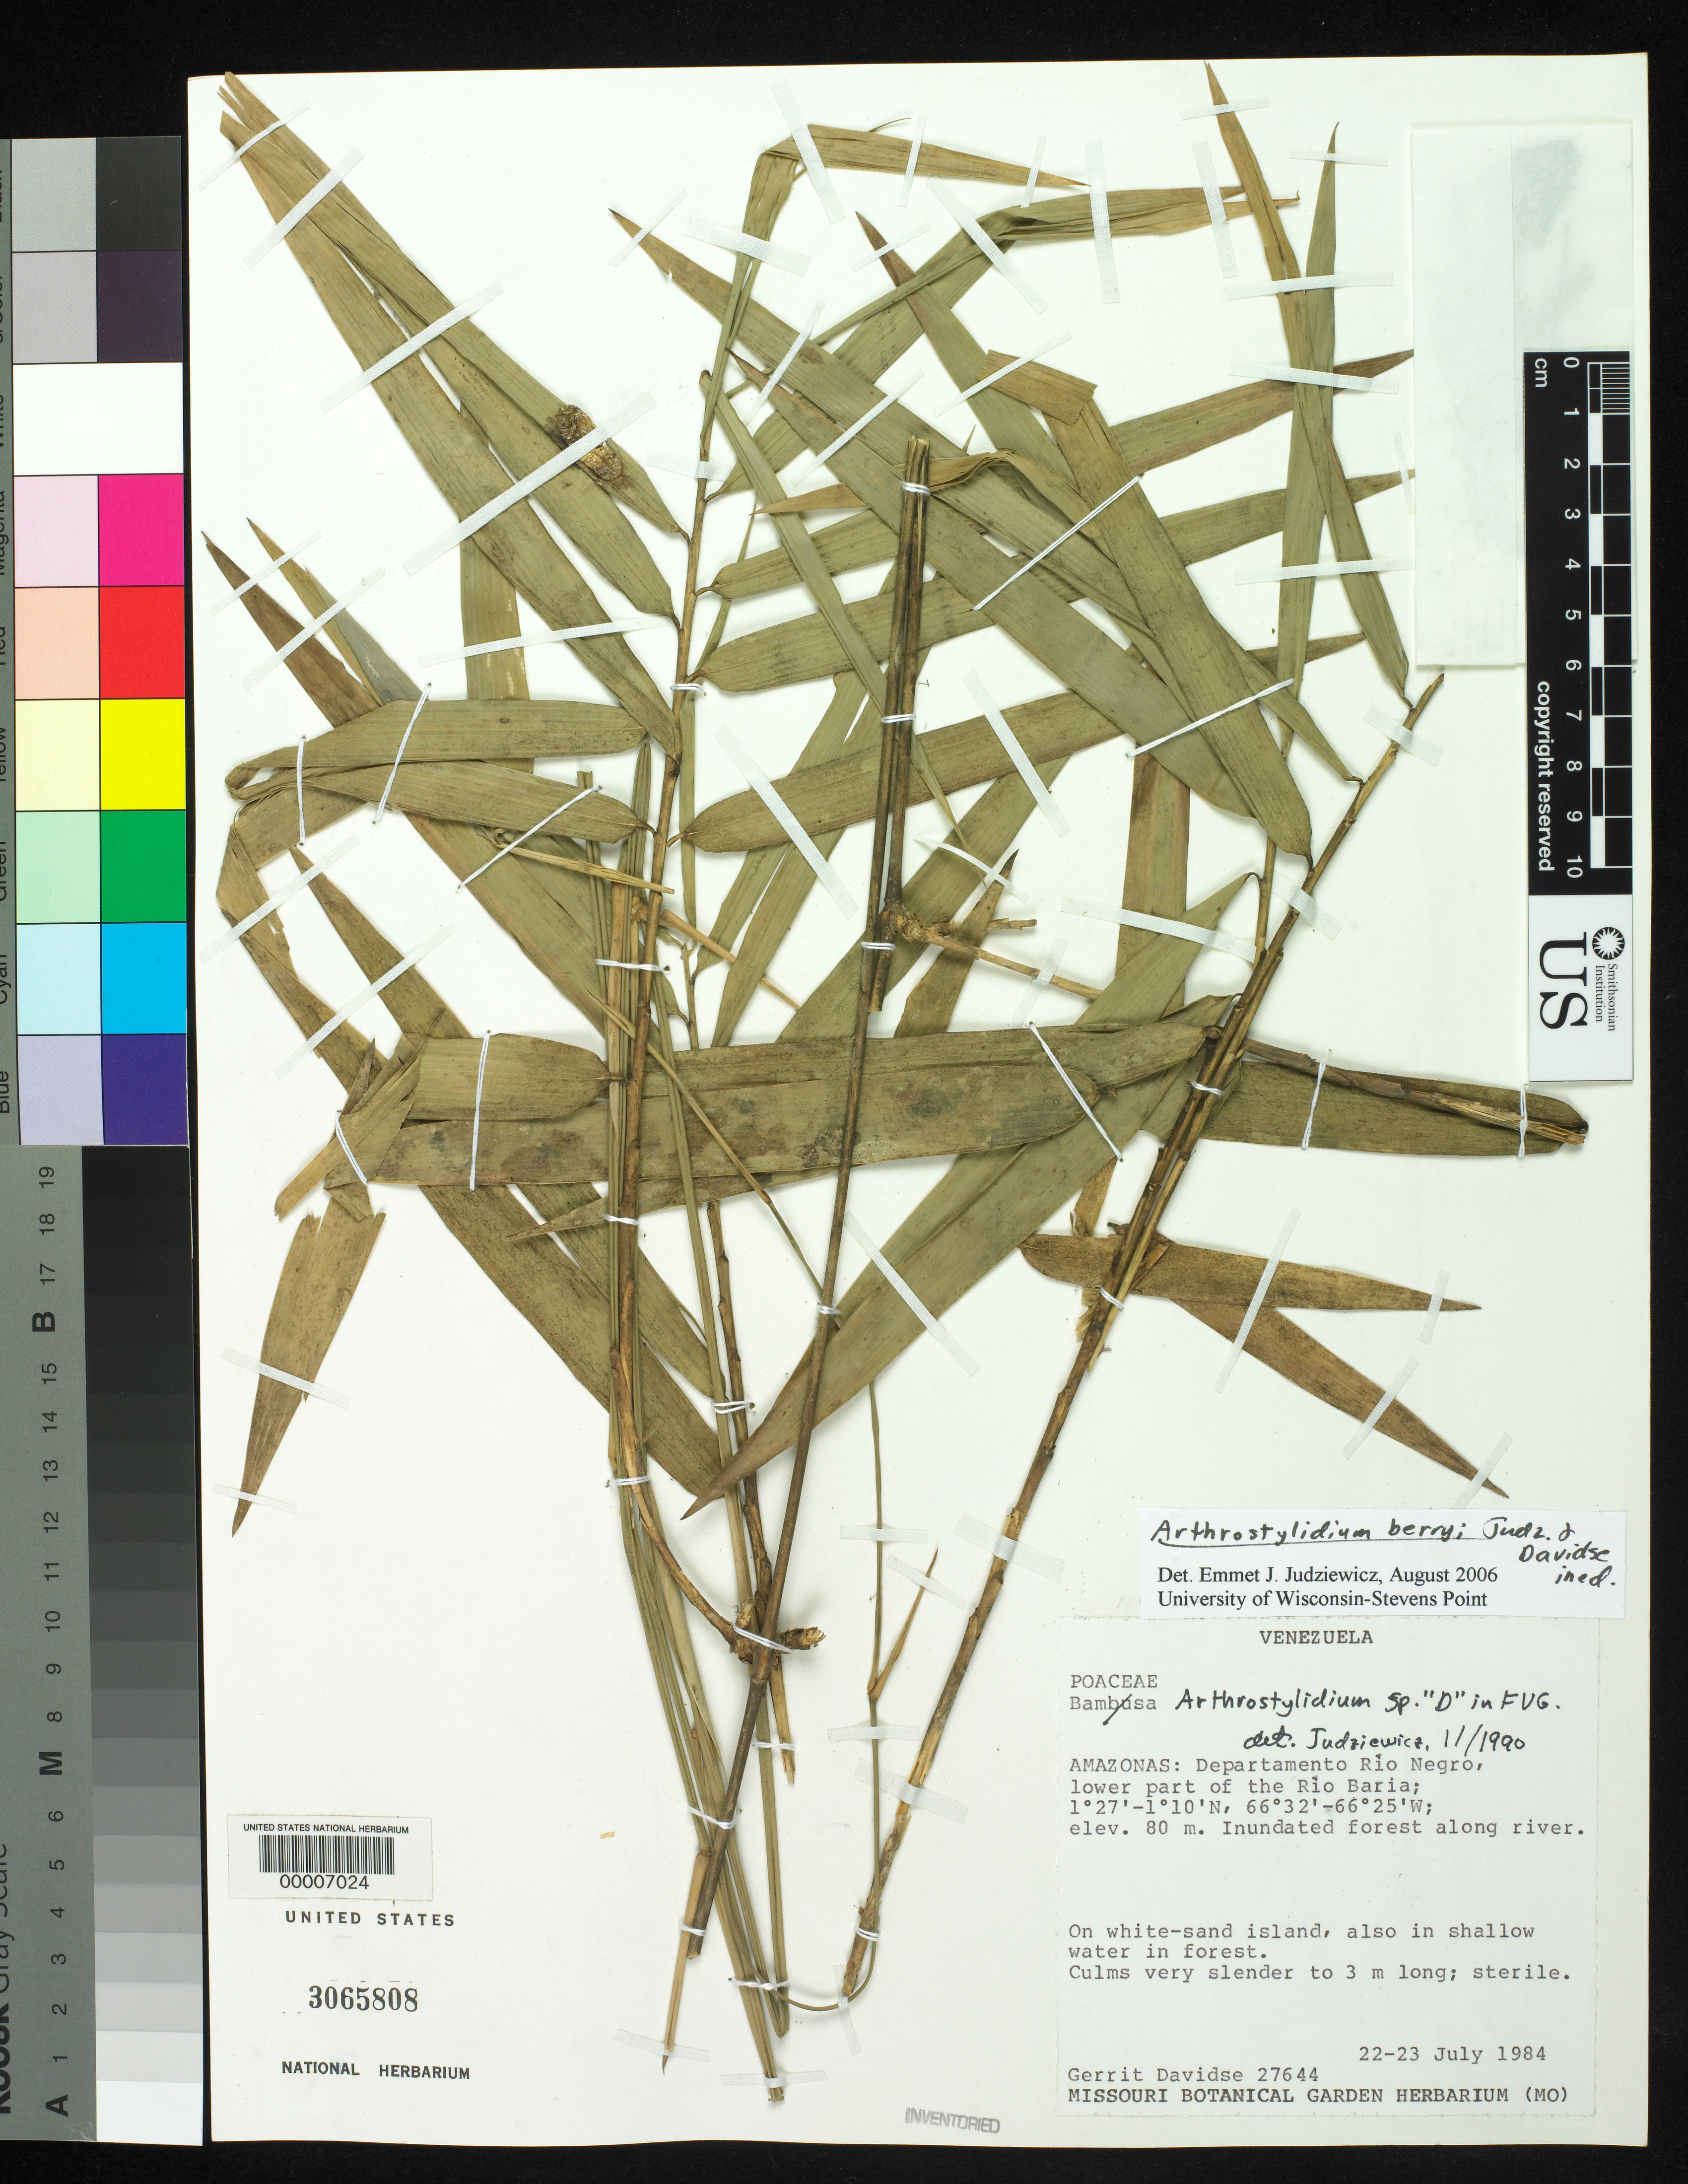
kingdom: Plantae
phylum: Tracheophyta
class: Liliopsida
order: Poales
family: Poaceae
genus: Arthrostylidium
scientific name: Arthrostylidium sp. "d"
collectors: G. Davidse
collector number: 27644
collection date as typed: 22 Jul 1984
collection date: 1984-07-22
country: Venezuela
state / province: Amazonas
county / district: Rio Negro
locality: Rio Baria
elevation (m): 80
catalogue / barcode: US 3065808